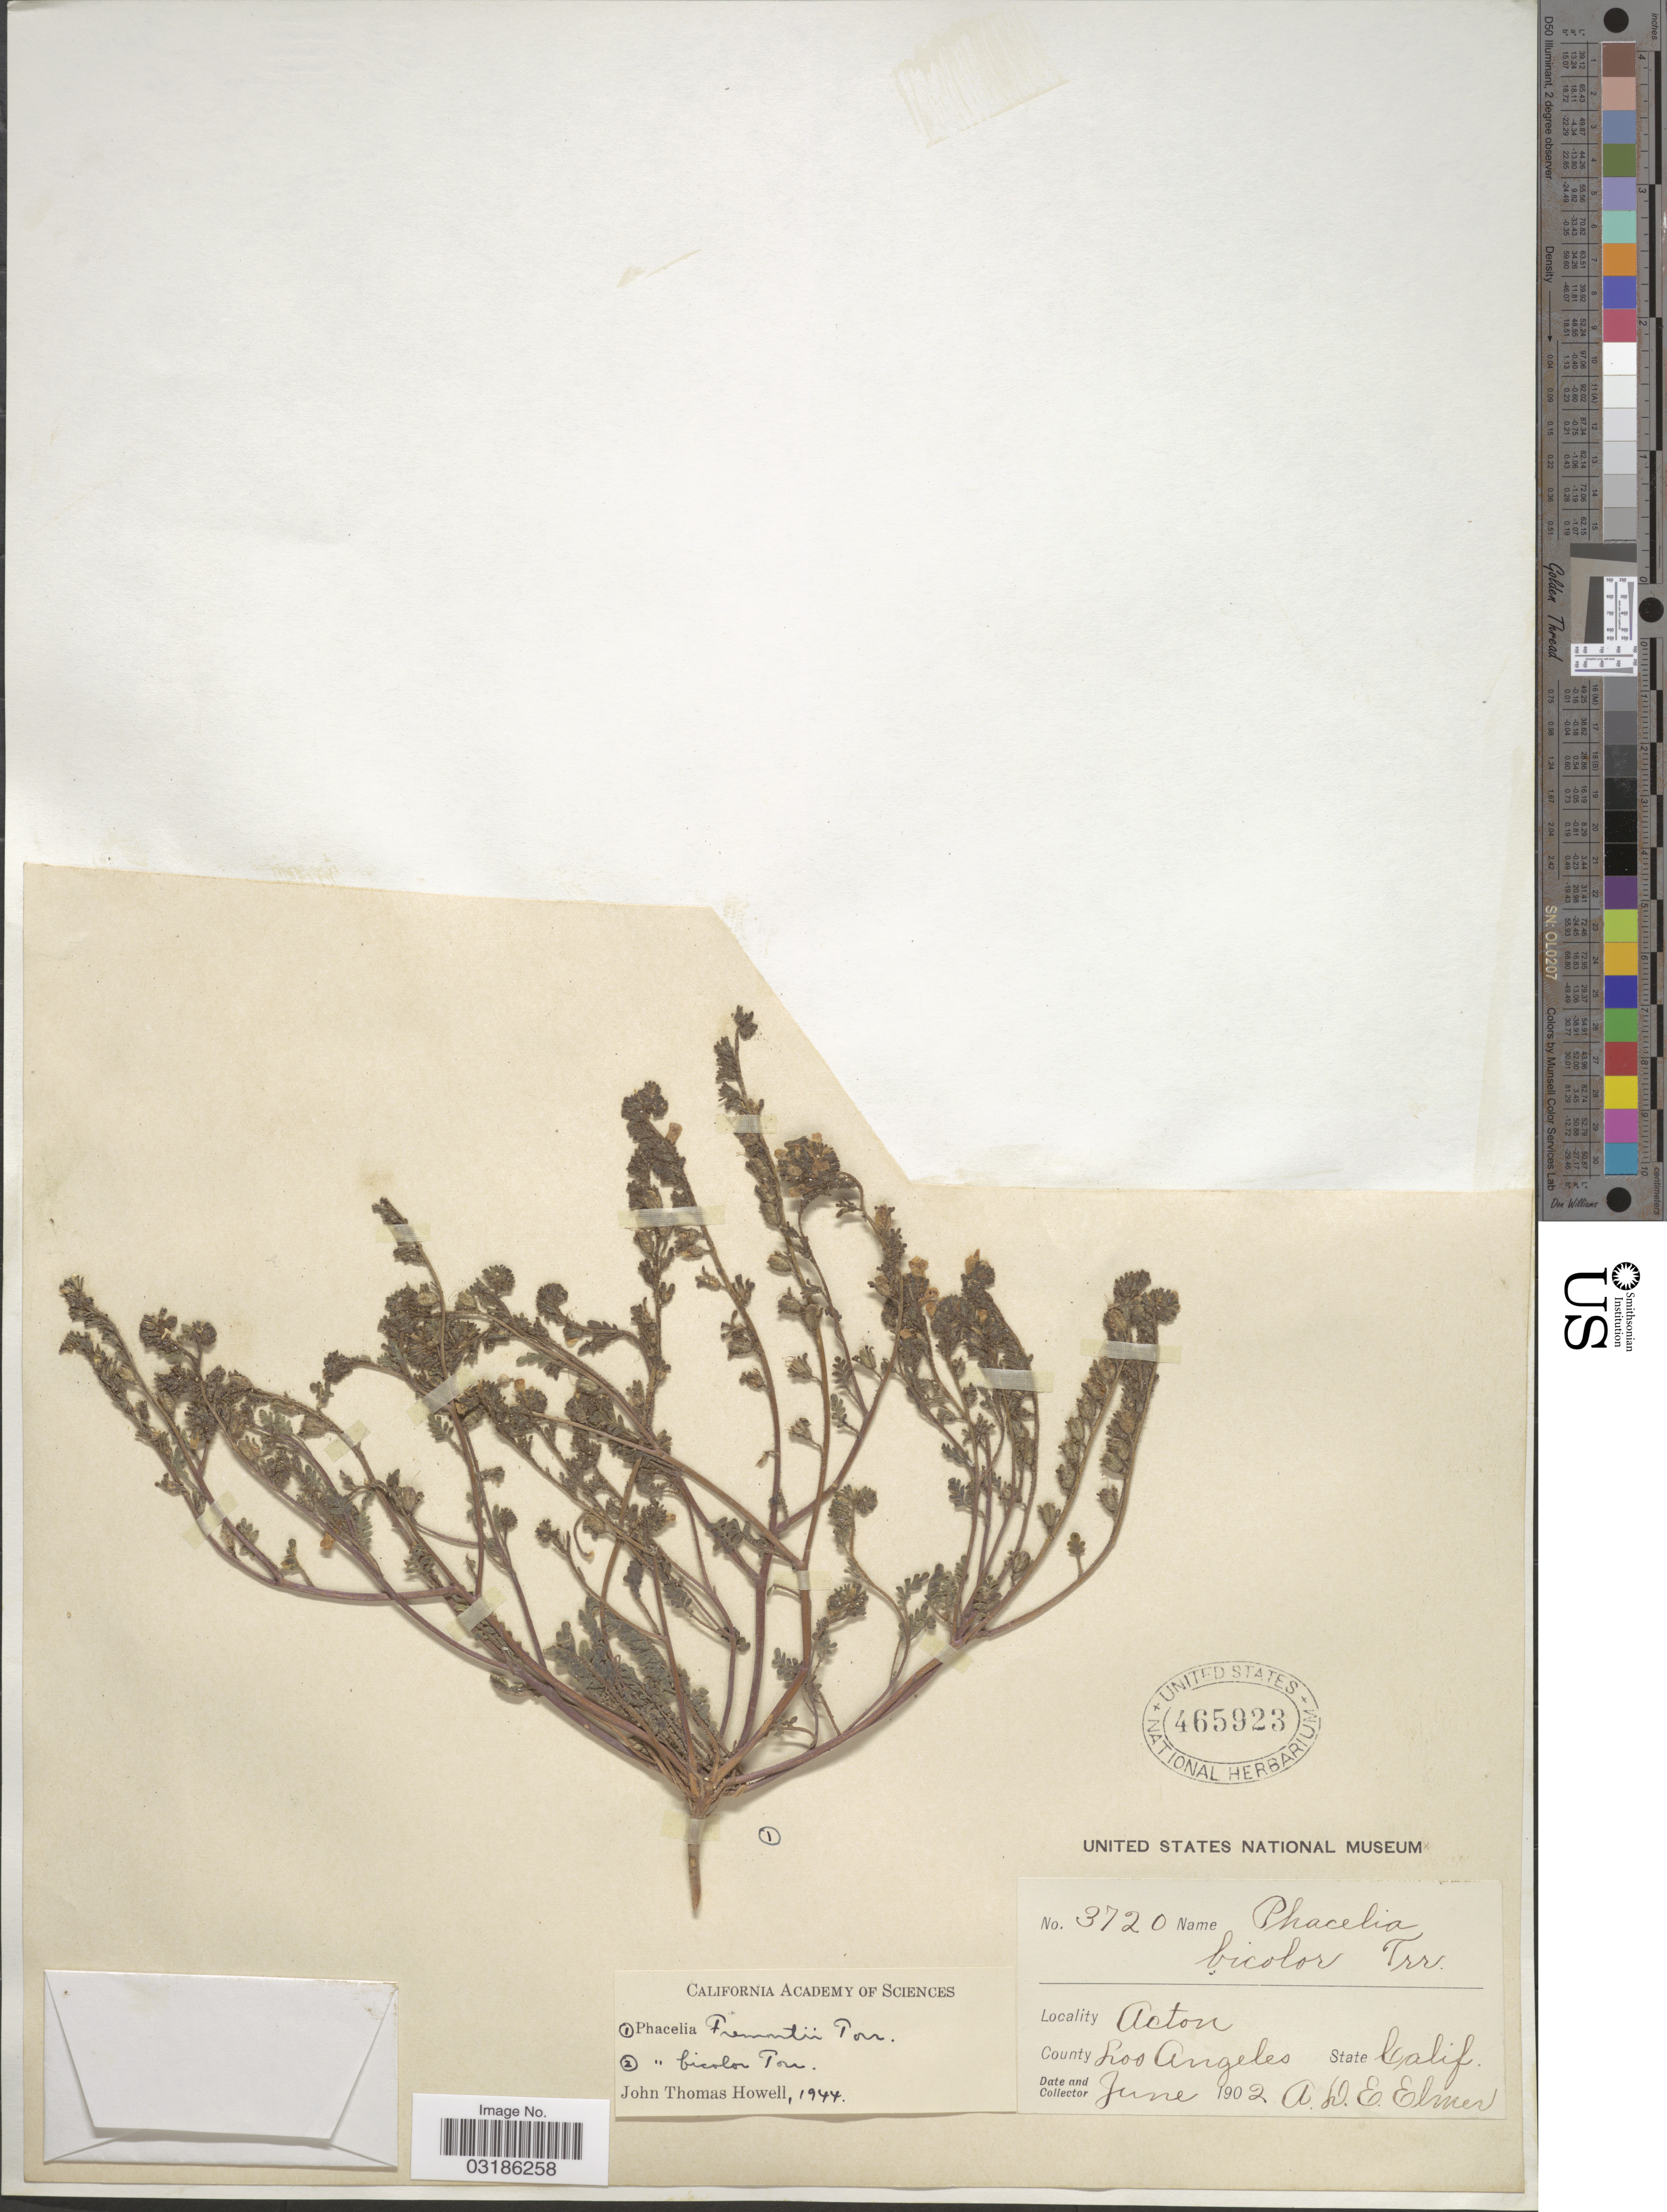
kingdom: Plantae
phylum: Tracheophyta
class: Magnoliopsida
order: Boraginales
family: Hydrophyllaceae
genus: Phacelia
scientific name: Phacelia fremontii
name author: Torr.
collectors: A. D. E. Elmer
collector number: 3720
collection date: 1902-06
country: United States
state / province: California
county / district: Los Angeles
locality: Acton. County Los Angeles.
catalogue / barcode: US 465923